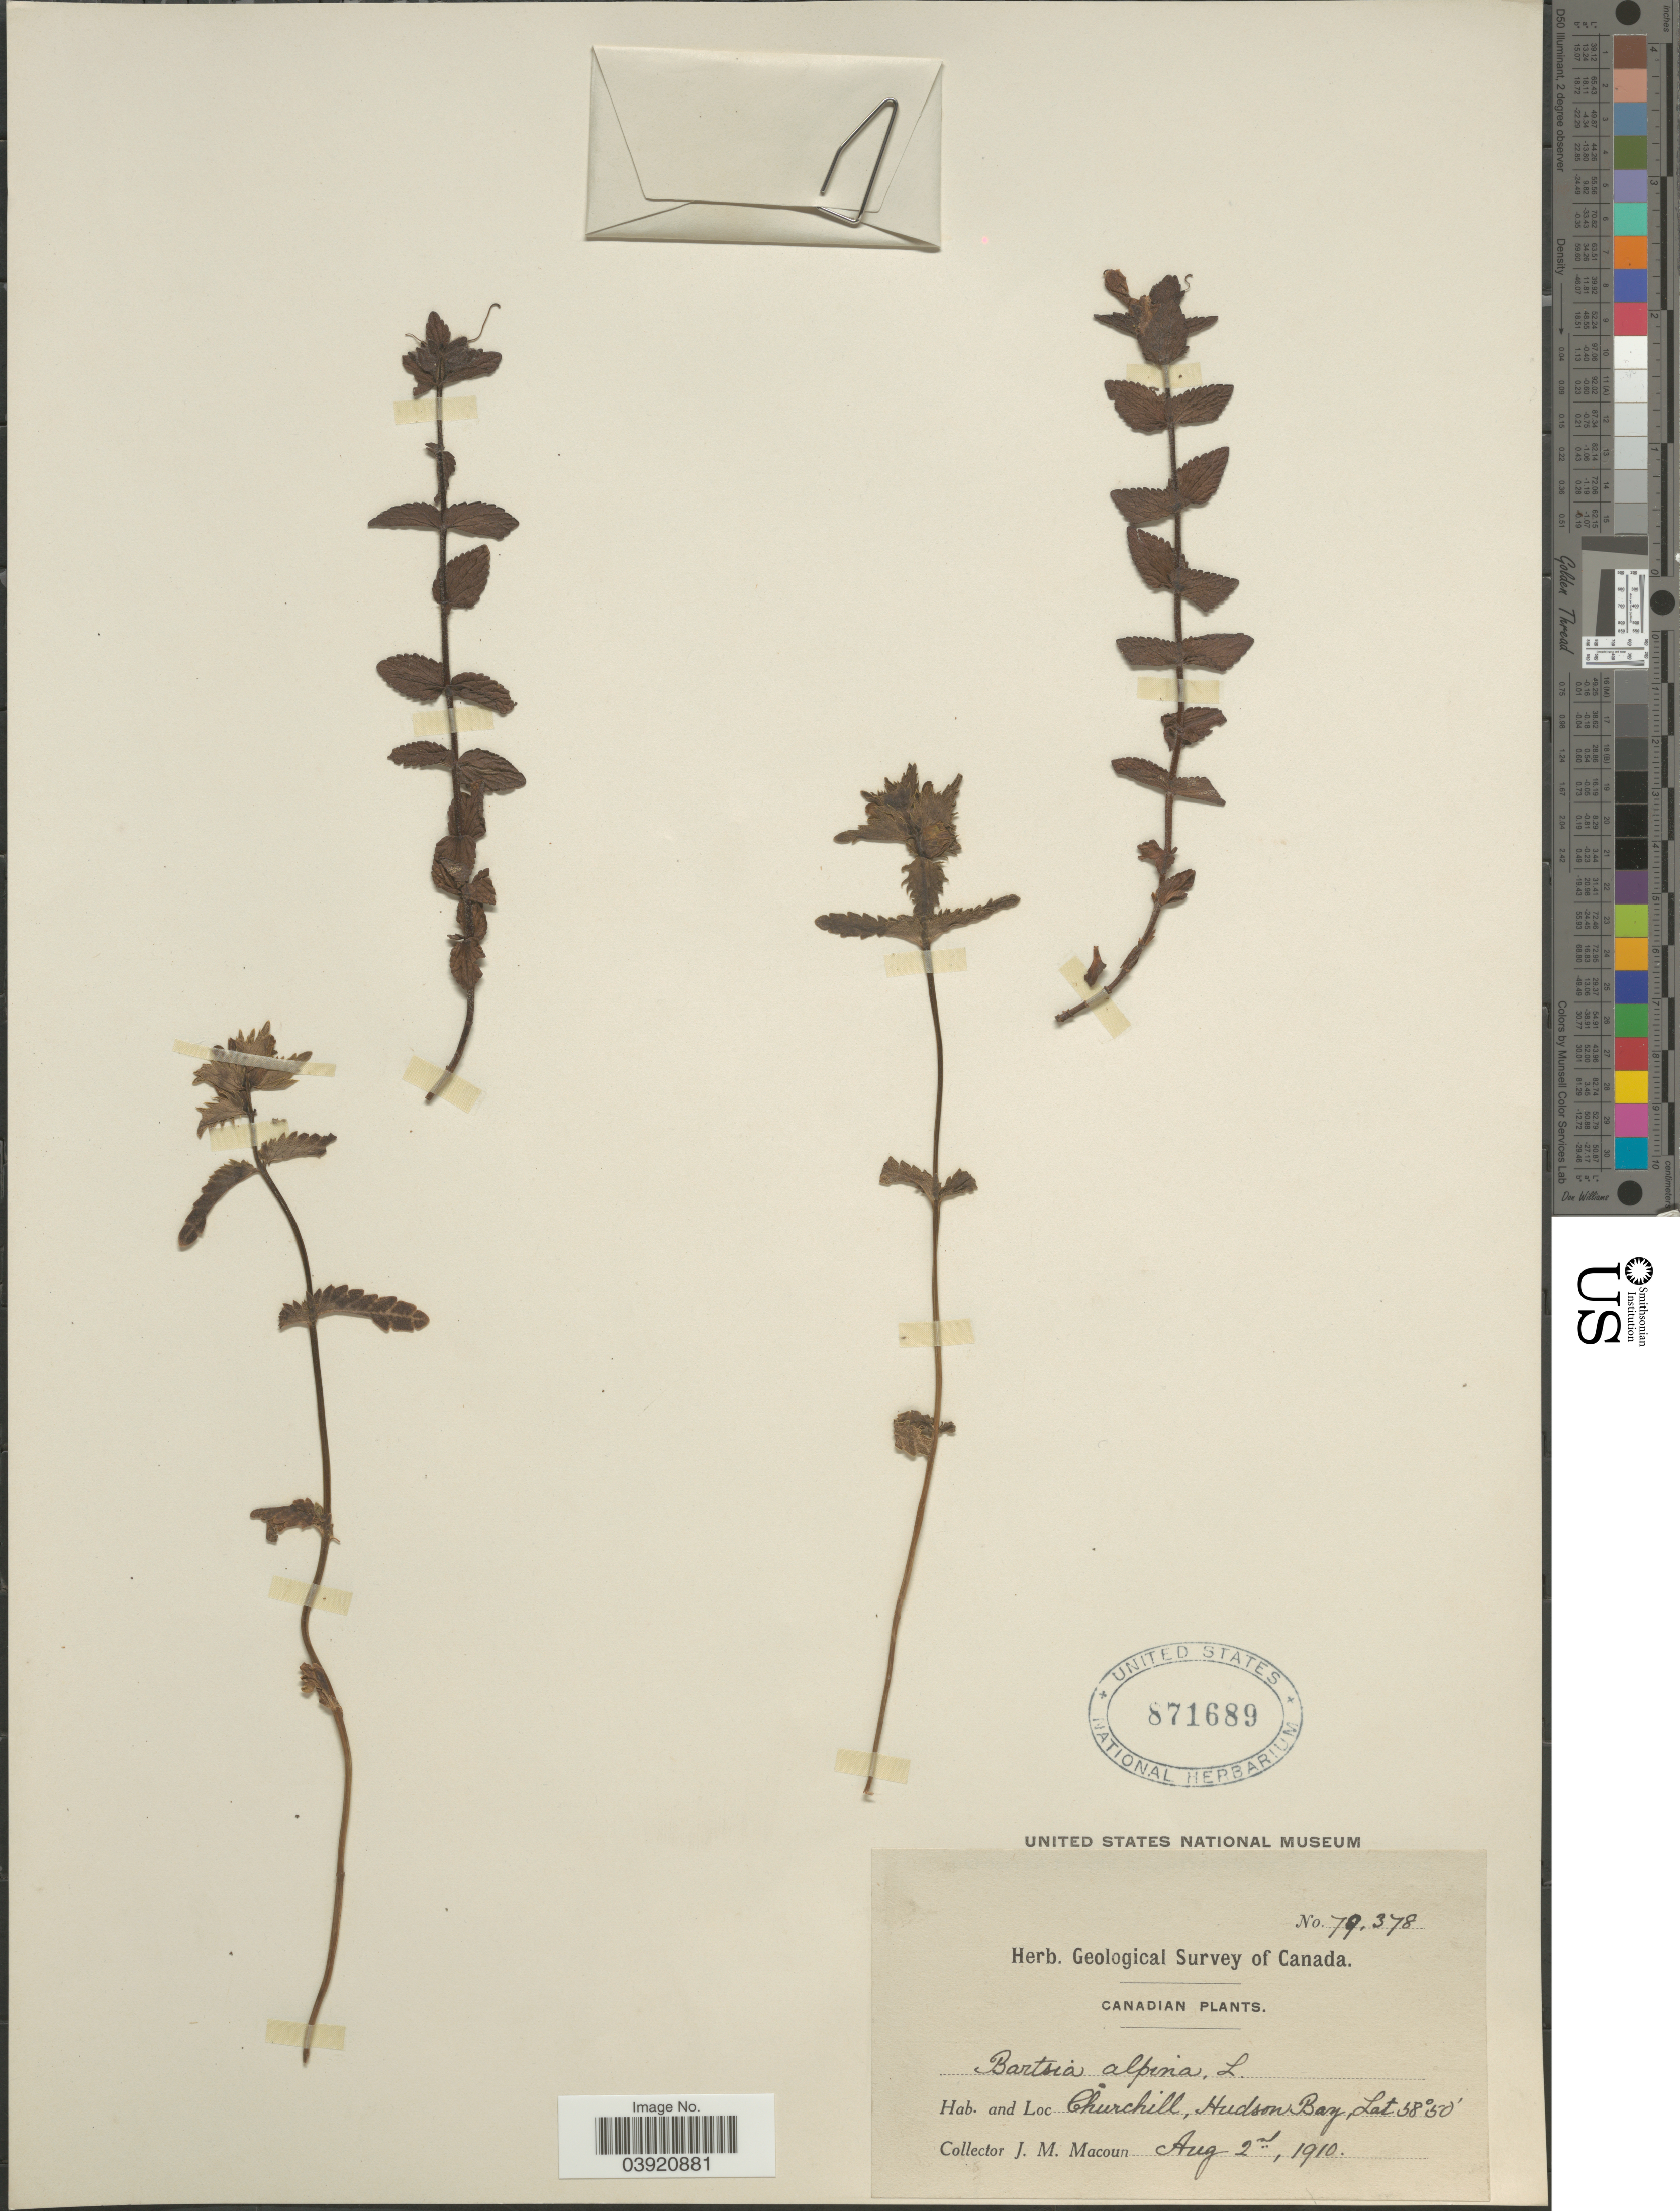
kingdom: Plantae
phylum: Tracheophyta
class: Magnoliopsida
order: Lamiales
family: Orobanchaceae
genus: Rhinanthus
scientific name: Rhinanthus sp.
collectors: J. M. Macoun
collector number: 79378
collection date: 1910-08-02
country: Canada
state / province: Manitoba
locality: Churchill, Hudson Bay.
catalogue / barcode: US 871689